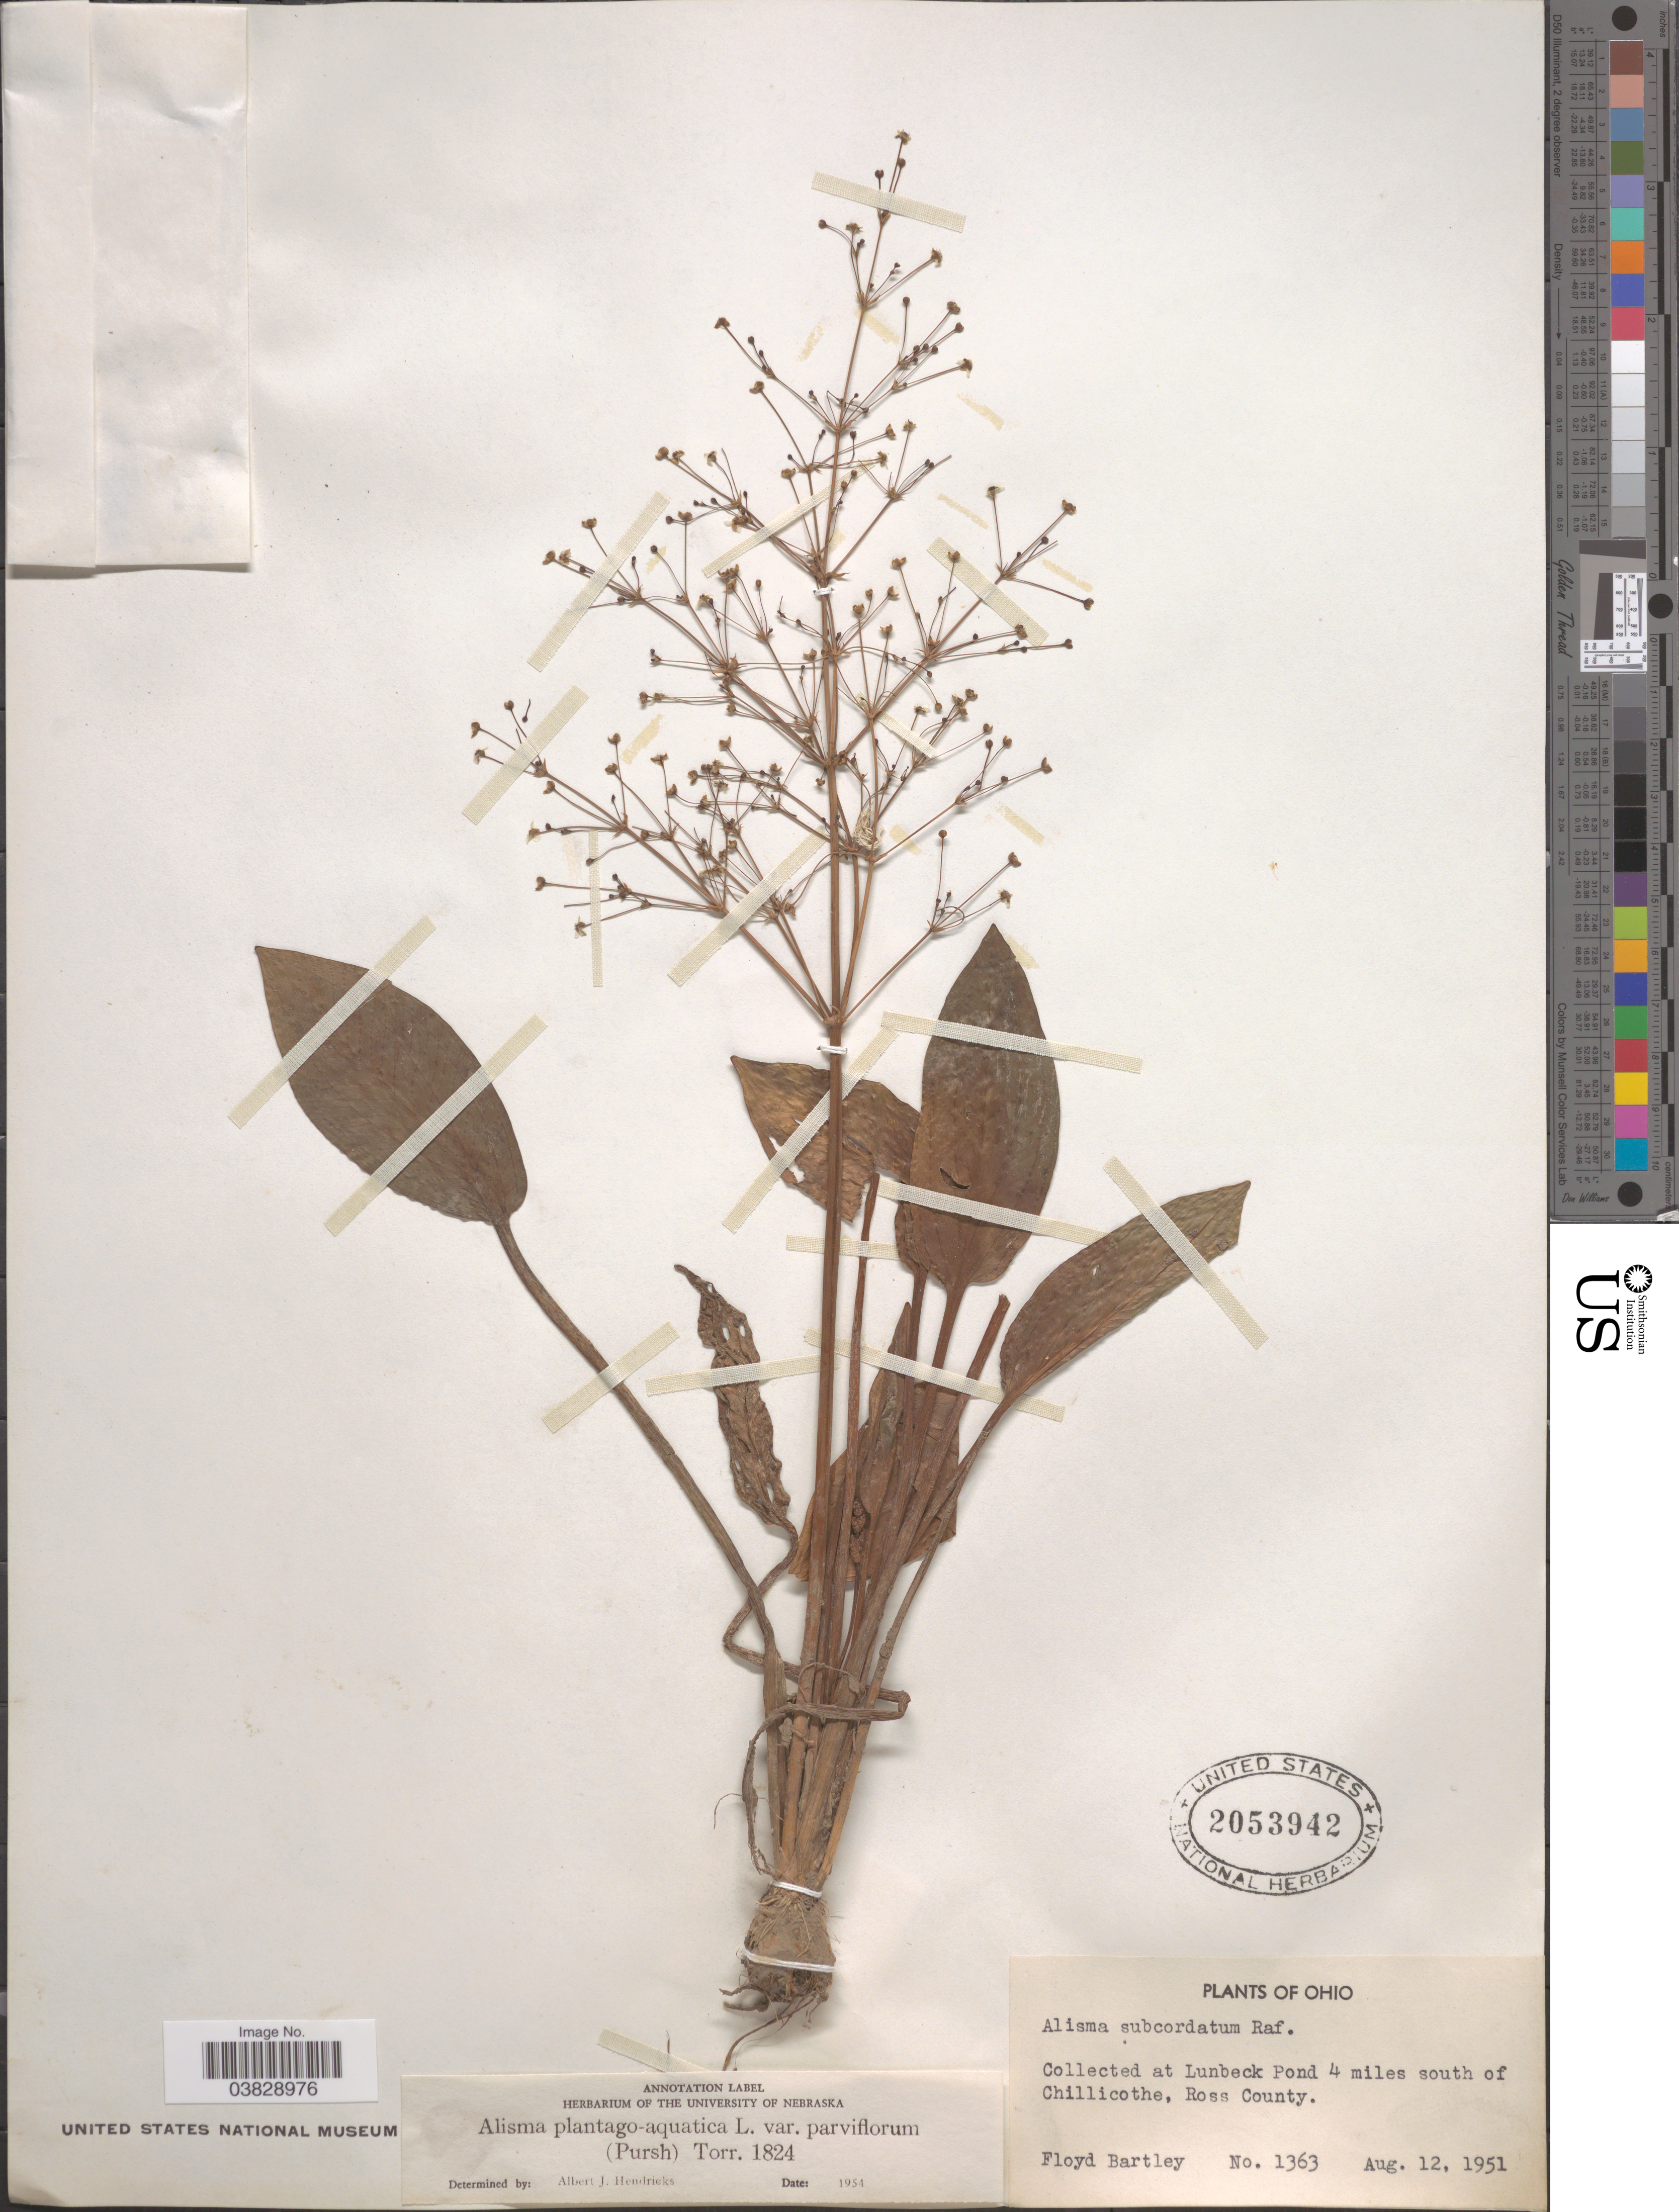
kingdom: Plantae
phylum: Tracheophyta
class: Liliopsida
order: Alismatales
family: Alismataceae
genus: Alisma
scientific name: Alisma plantago-aquatica var. parviflorum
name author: (Pursh) Torr.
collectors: F. Bartley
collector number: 1363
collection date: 1951-08-12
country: United States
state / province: Ohio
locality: Lunbeck Pond 4 miles south of Chillicothe, Ross County.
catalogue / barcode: US 2053942